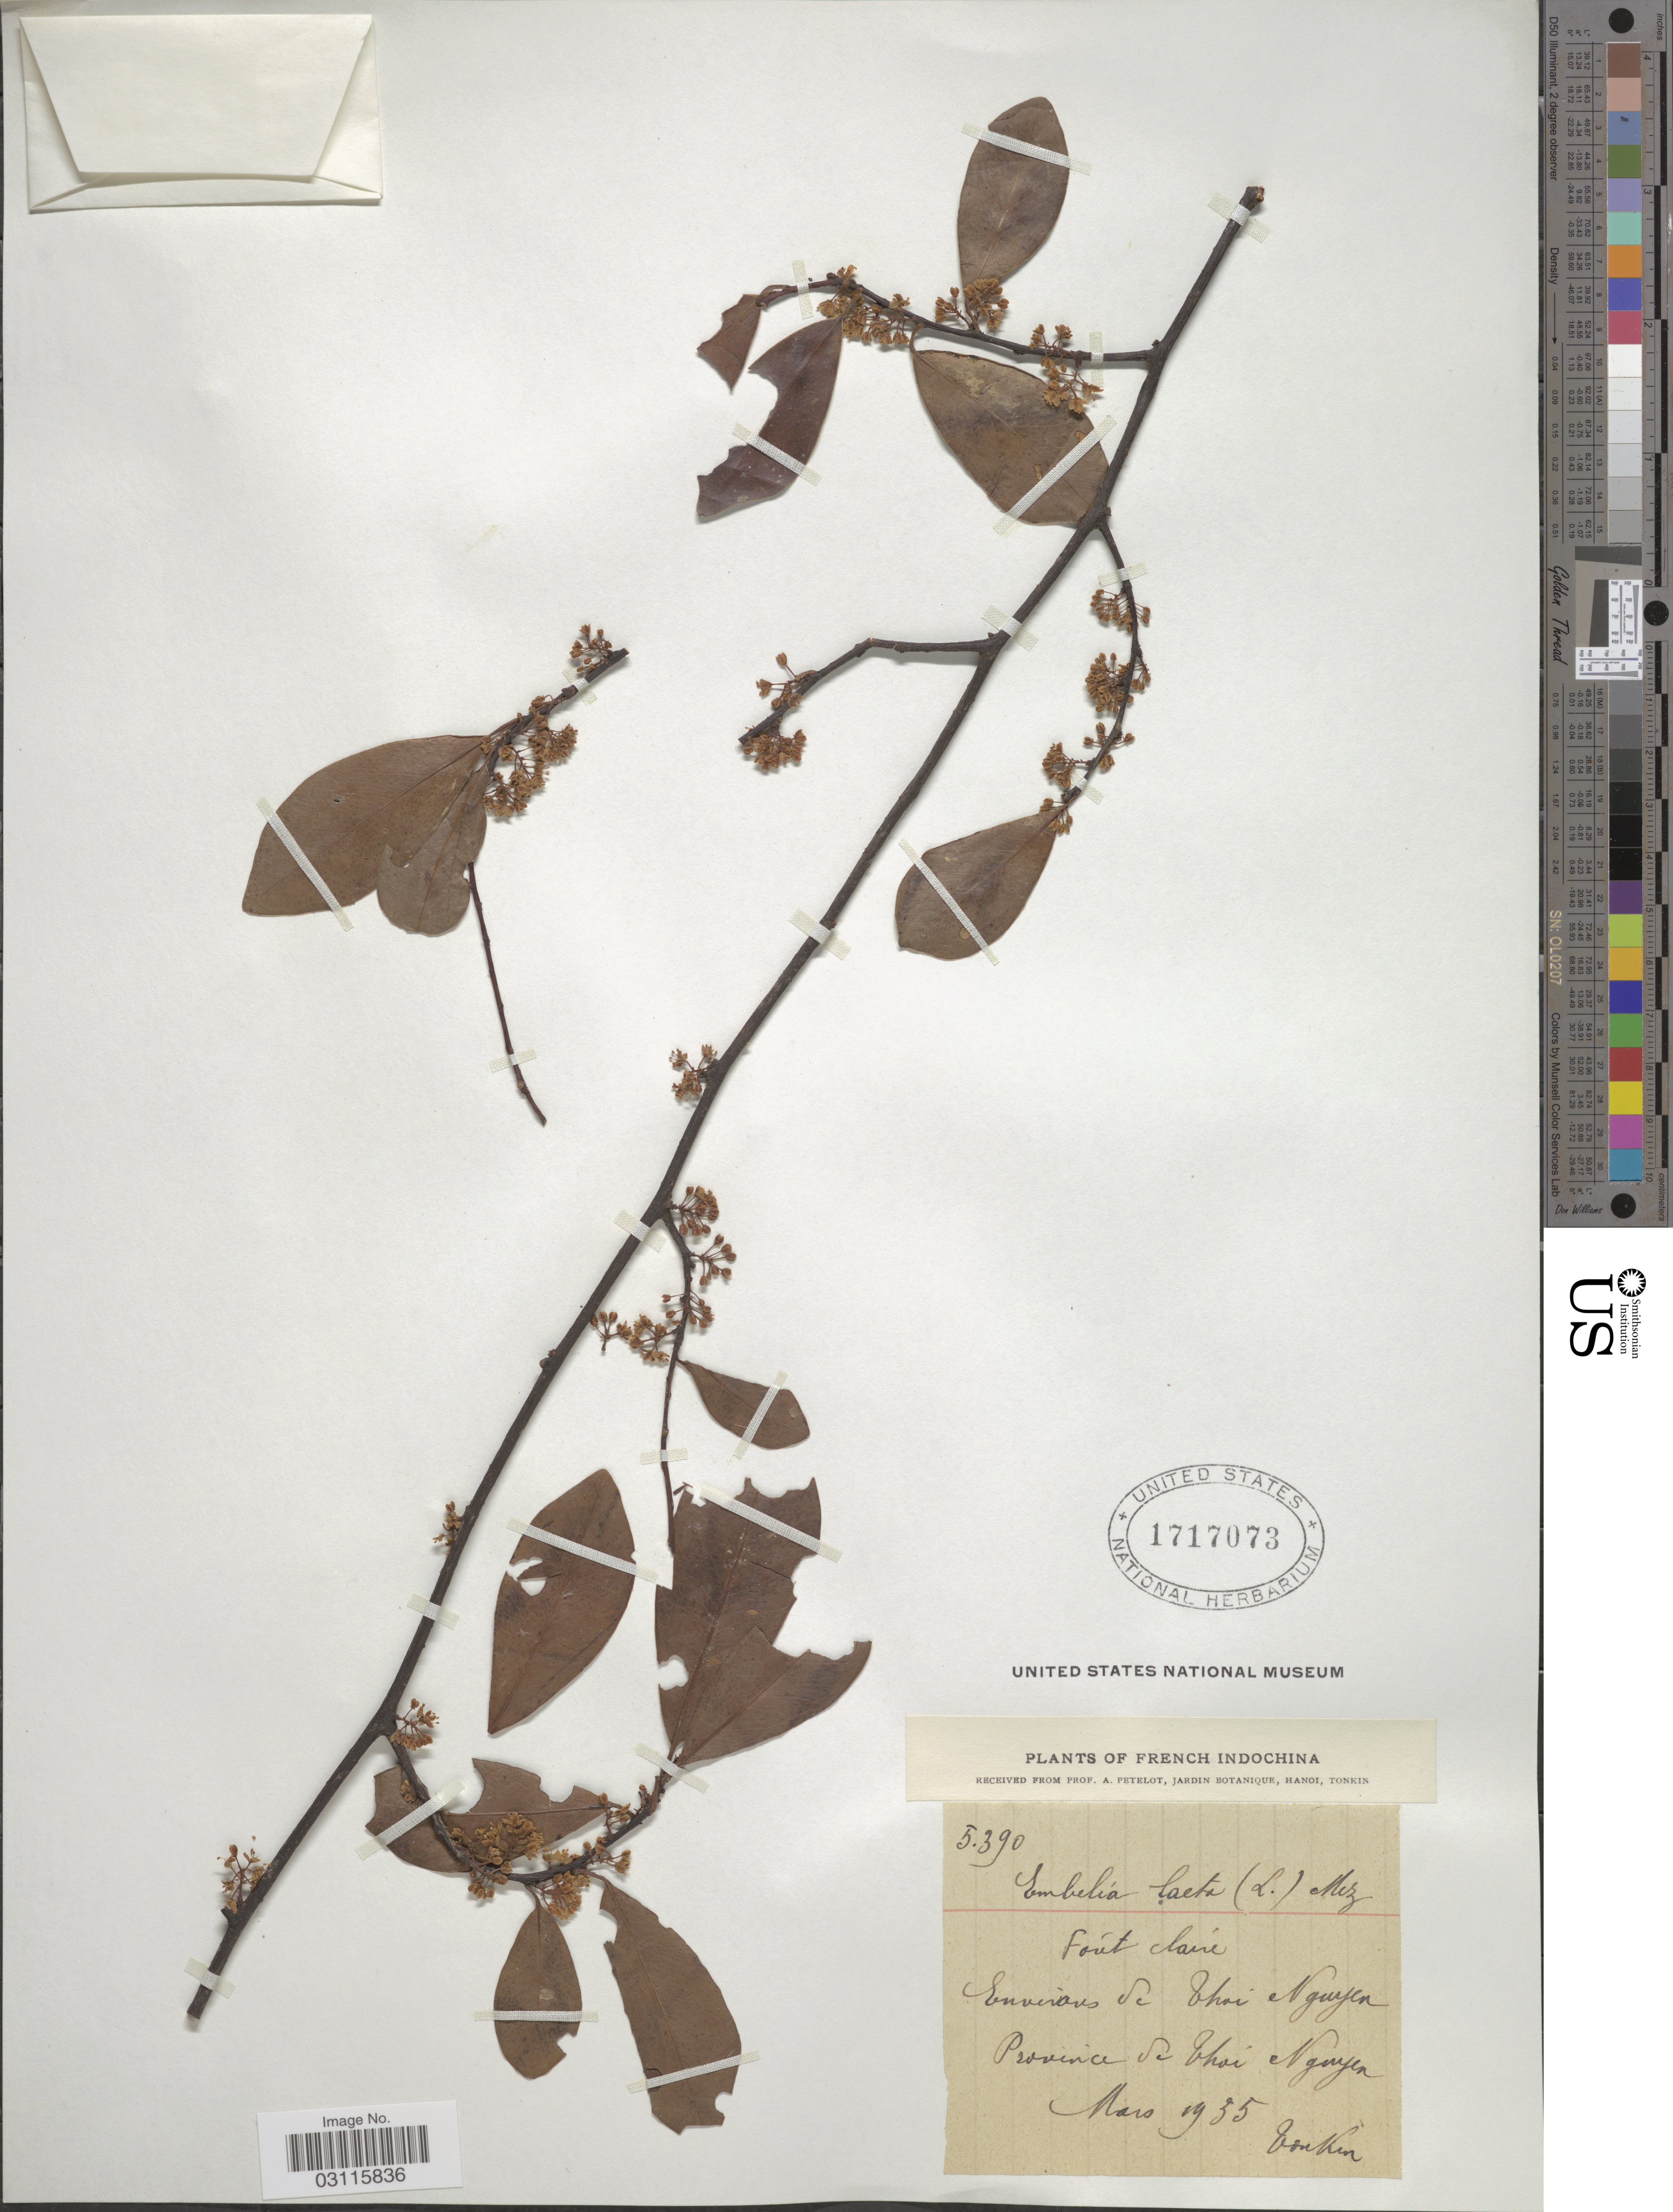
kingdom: Plantae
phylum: Tracheophyta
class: Magnoliopsida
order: Ericales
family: Primulaceae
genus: Embelia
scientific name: Embelia laeta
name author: (L.) Mez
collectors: A. Petelot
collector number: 5390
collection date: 1955-03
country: Vietnam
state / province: Thai Nguyen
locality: French Indochina. Environs de Thai Nguyen.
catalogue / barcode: US 1717073